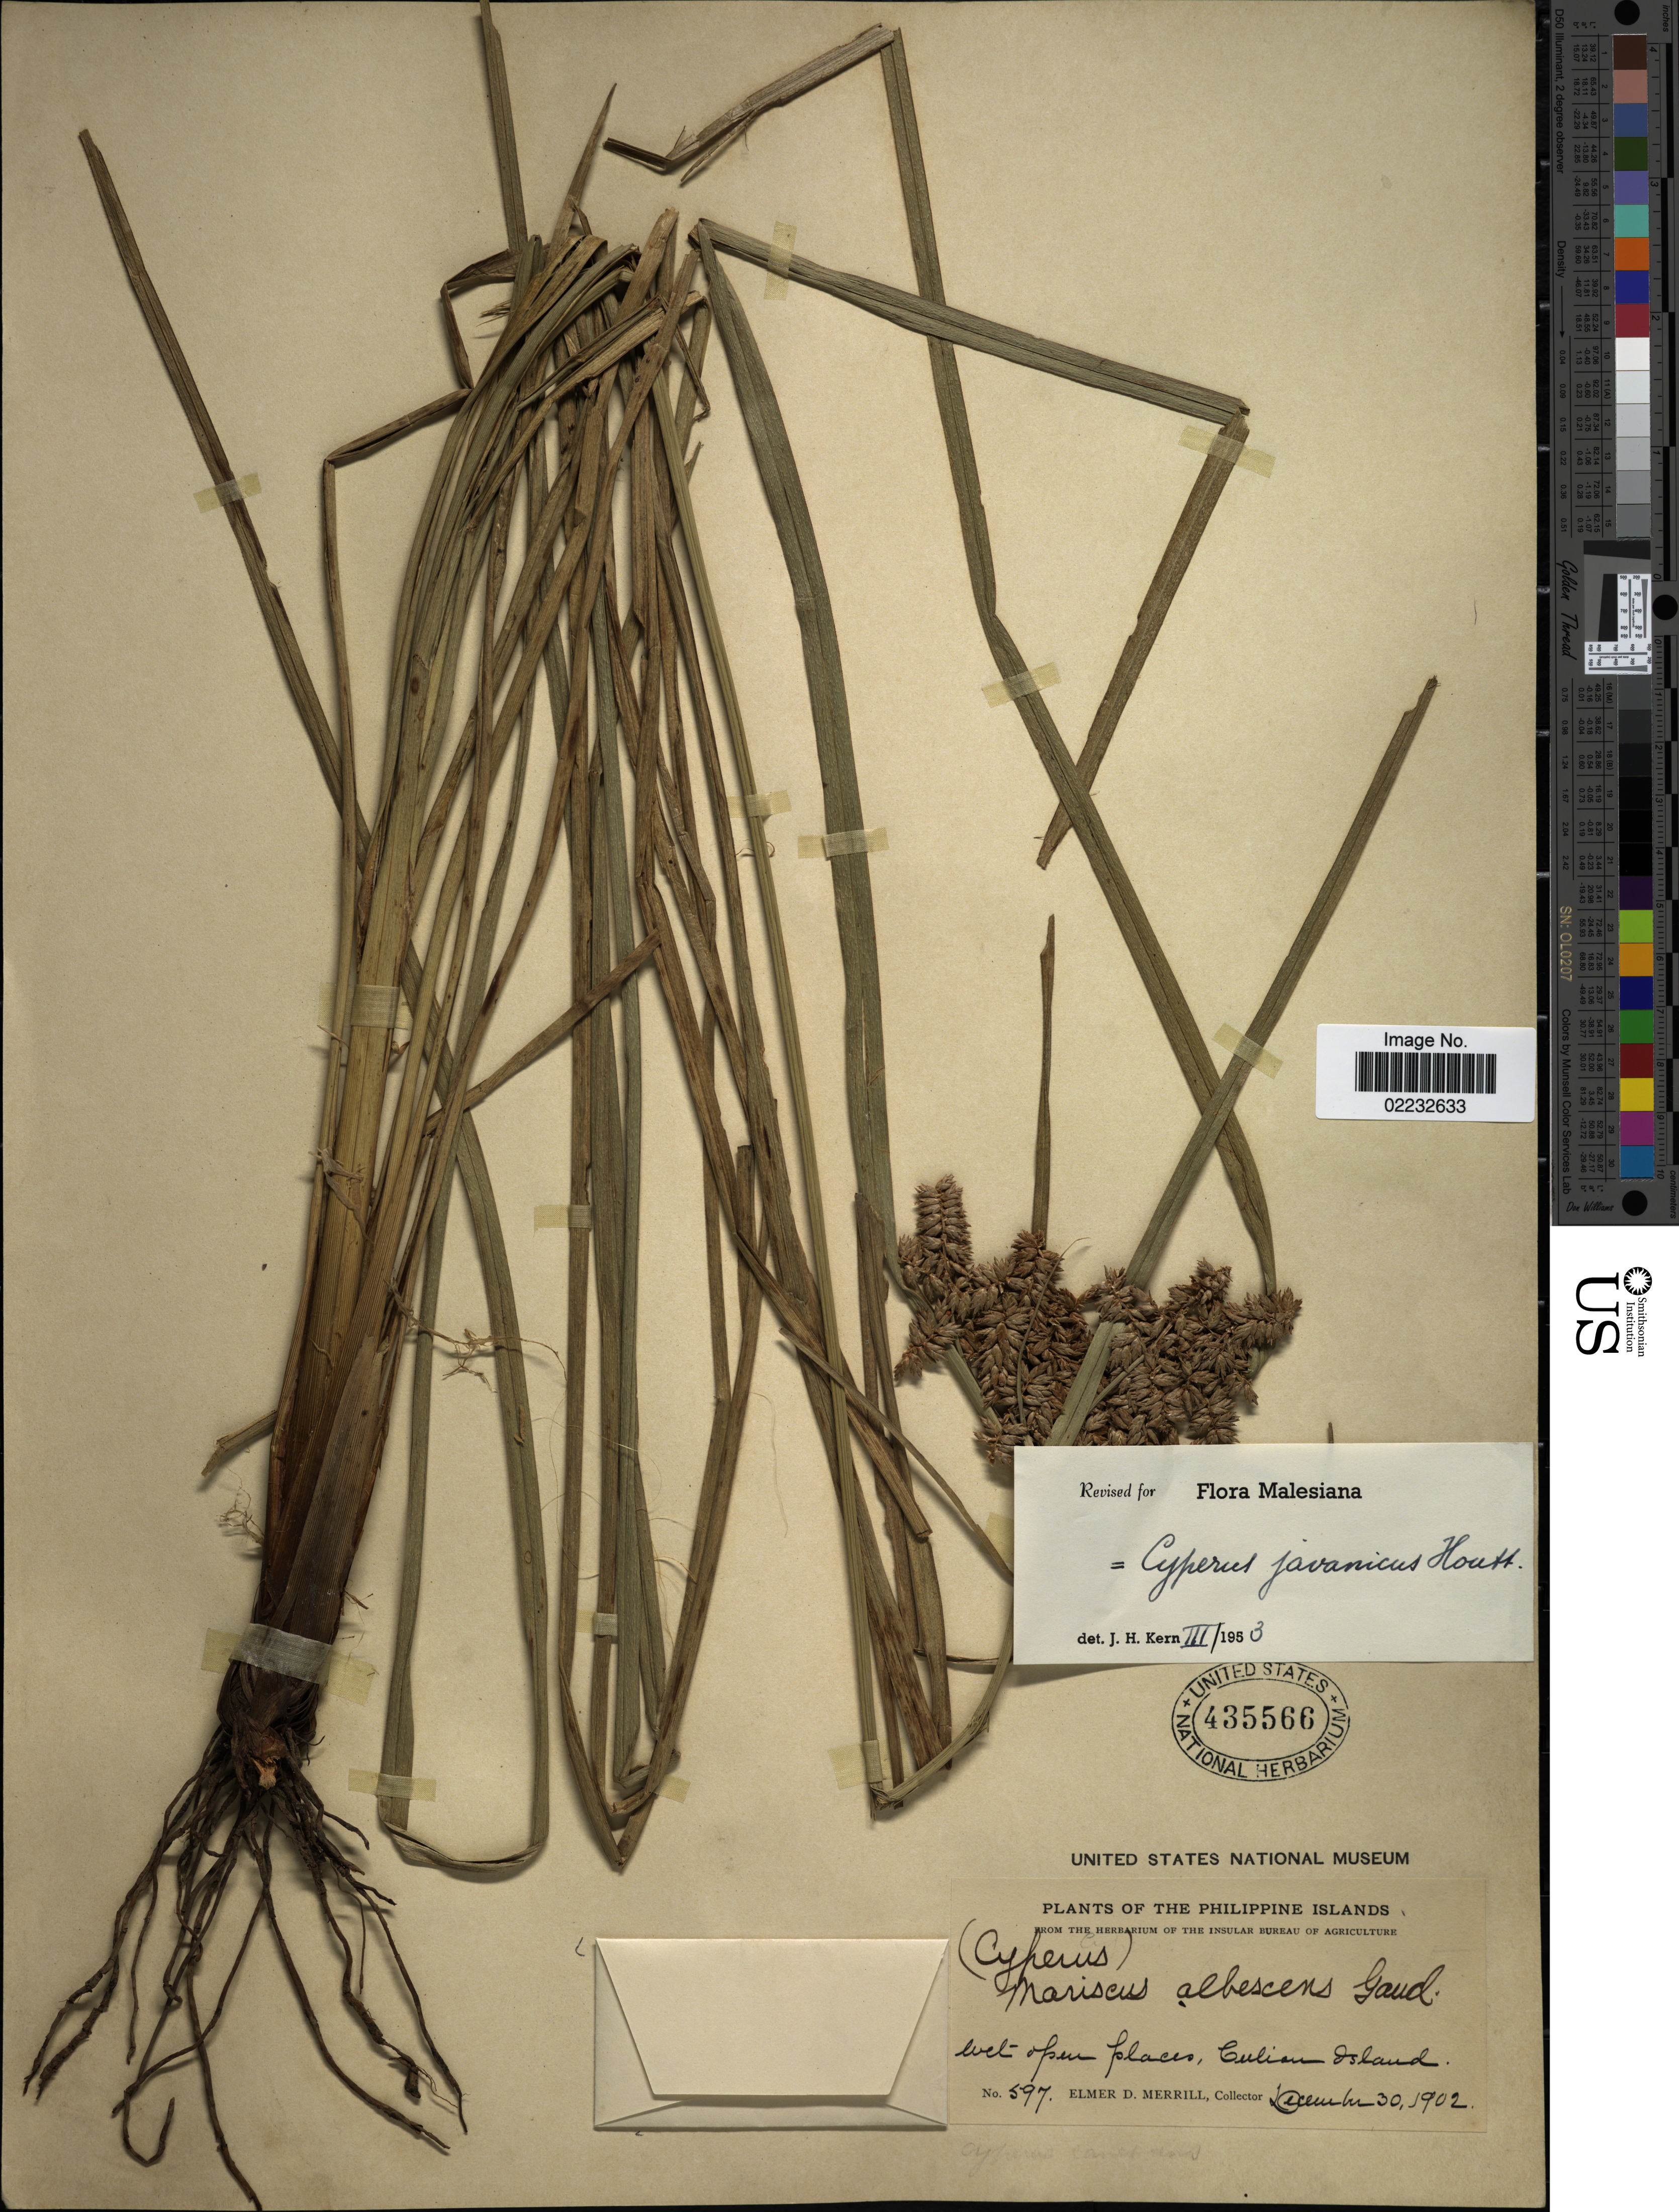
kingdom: Plantae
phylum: Tracheophyta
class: Liliopsida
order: Poales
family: Cyperaceae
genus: Cyperus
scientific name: Cyperus javanicus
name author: Houtt.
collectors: E. D. Merrill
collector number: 597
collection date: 1902-12-30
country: Philippines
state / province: Mimaropa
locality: Culion Island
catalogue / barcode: US 435566